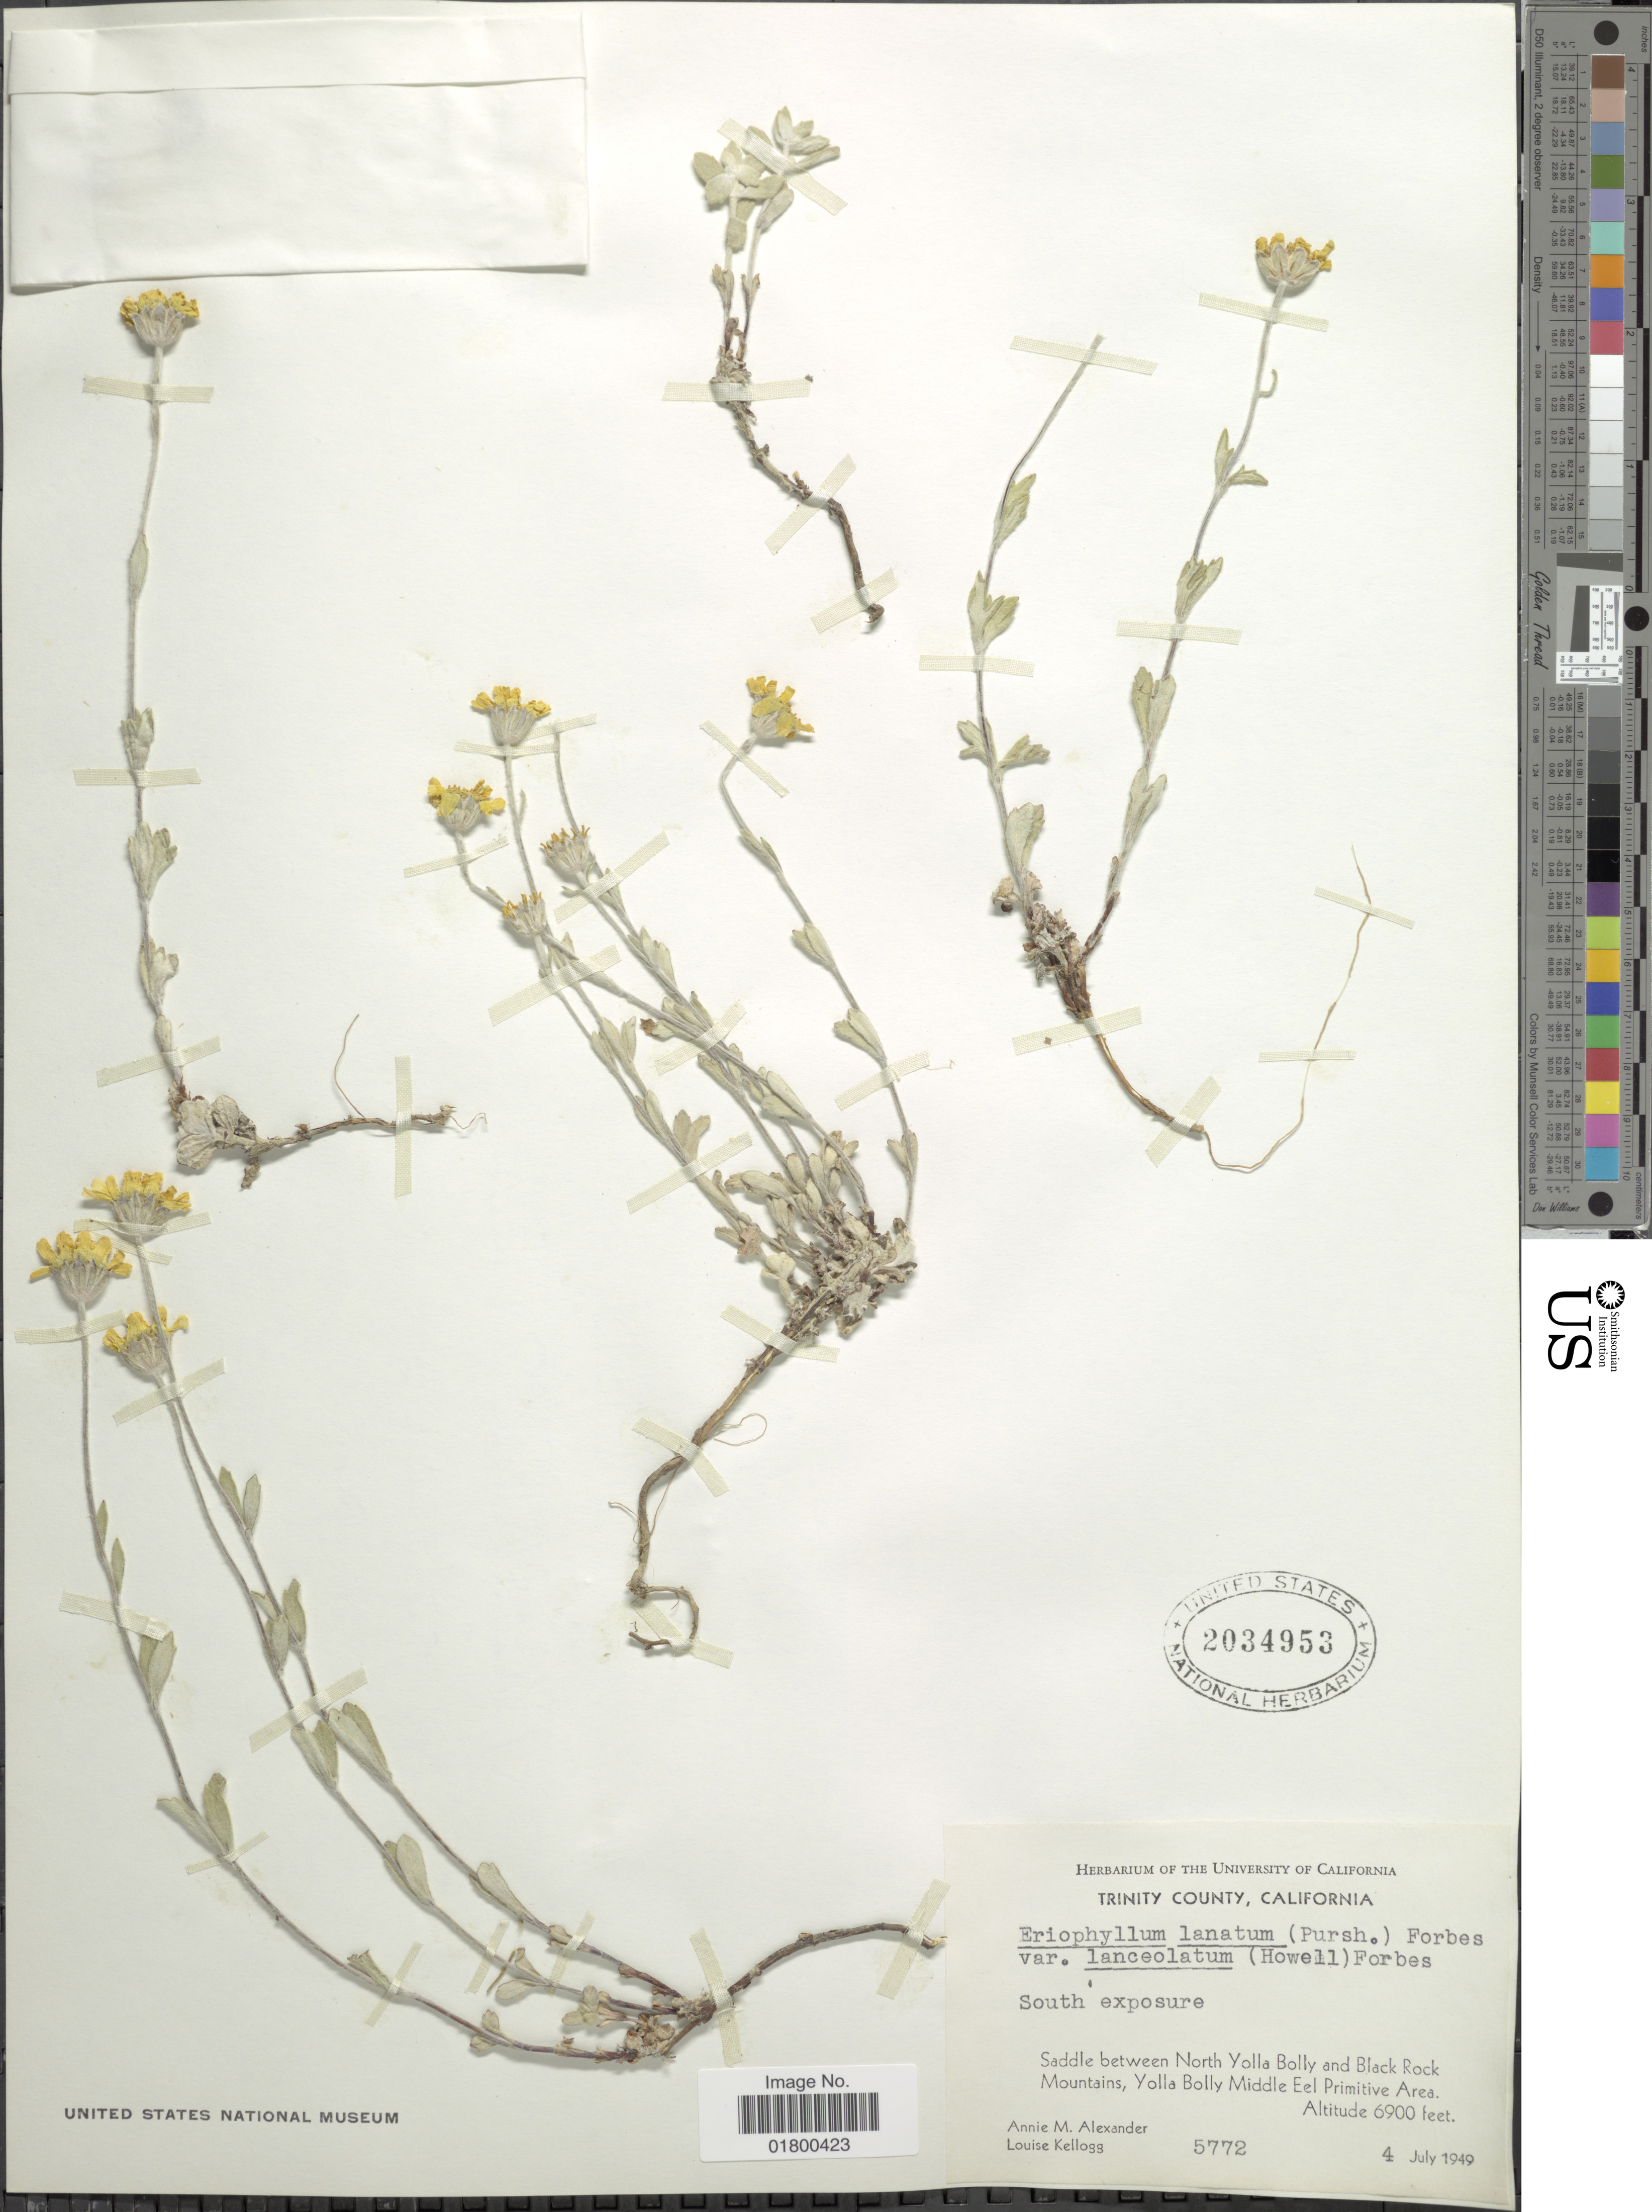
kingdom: Plantae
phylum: Tracheophyta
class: Magnoliopsida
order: Asterales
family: Asteraceae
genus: Eriophyllum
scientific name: Eriophyllum lanceolatum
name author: Howell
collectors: A. M. Alexander & L. Kellogg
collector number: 5772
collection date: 1949-07-04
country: United States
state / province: California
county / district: Trinity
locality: Trinity County, California, Saddle between North Yolla Bolly and Black Rock Mountains, Yolla Bolly Middle Eel Primitive Area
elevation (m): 2103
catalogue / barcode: US 2034953